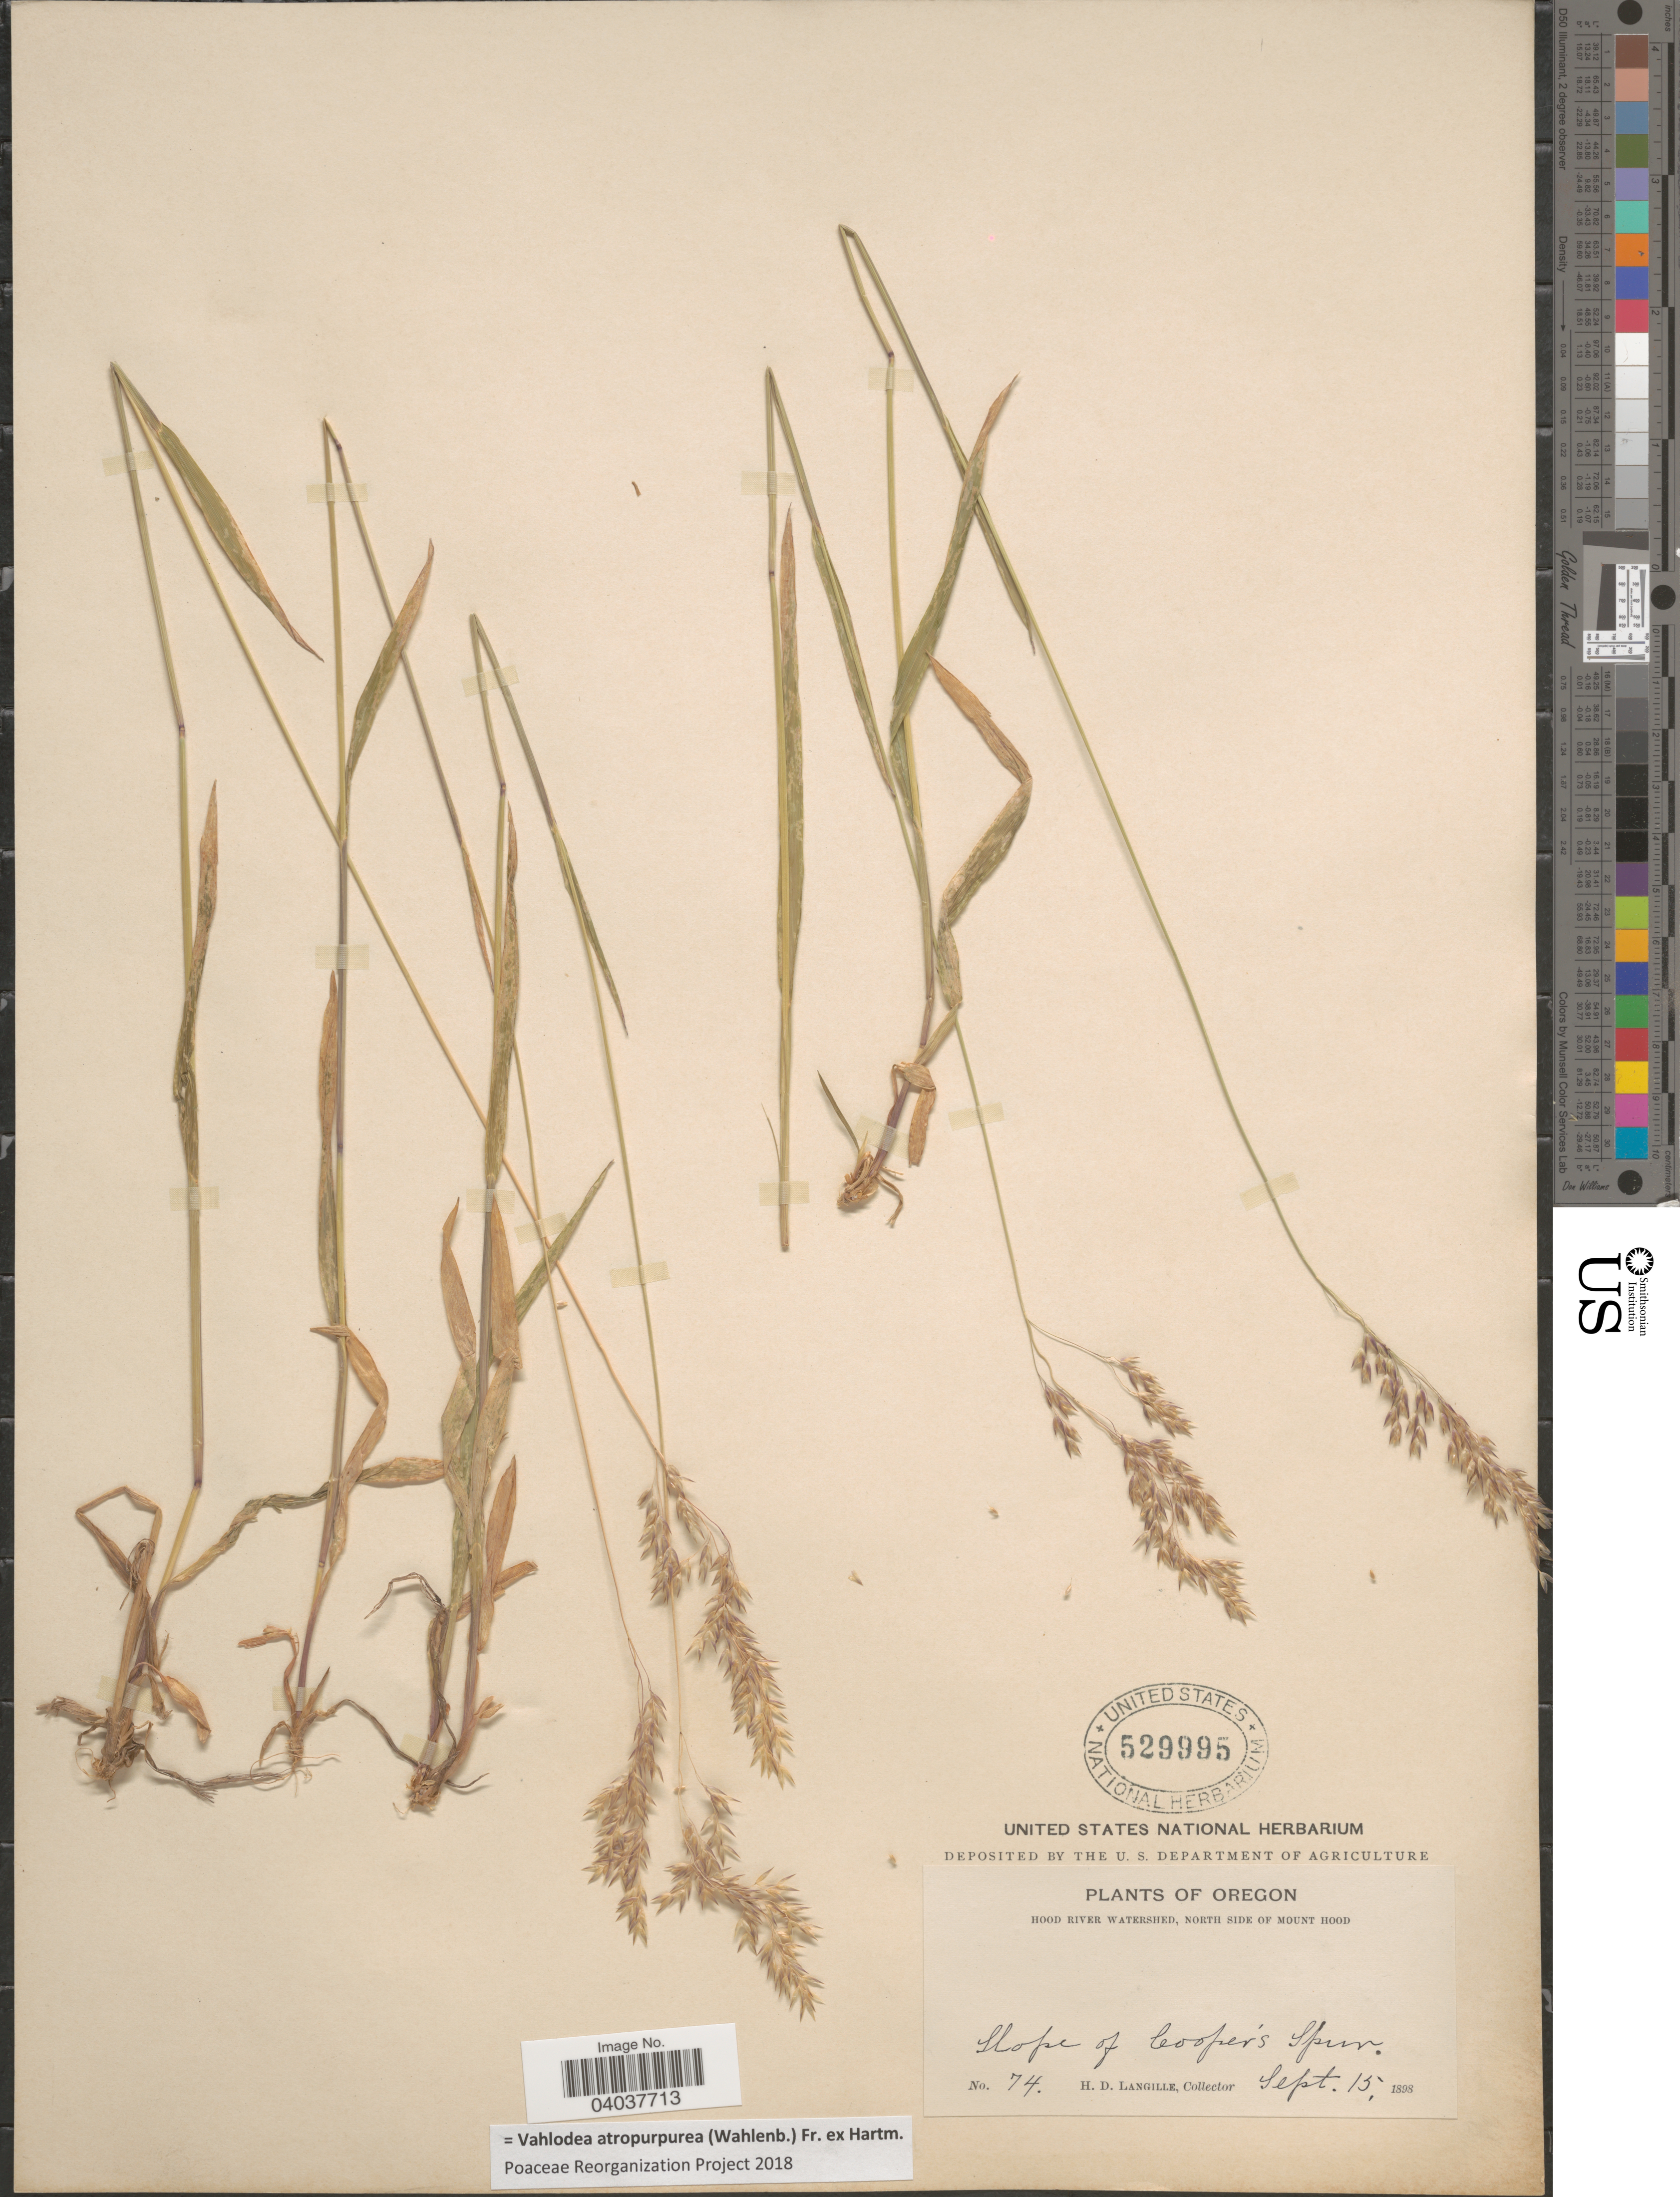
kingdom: Plantae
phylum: Tracheophyta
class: Liliopsida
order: Poales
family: Poaceae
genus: Vahlodea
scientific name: Vahlodea atropurpurea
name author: (Wahlenb.) Fr. ex Hartm.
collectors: H. Langille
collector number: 74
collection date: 1898-09-15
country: United States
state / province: Oregon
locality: Hood River Watershed, North Side of Mount Hood. Slope of Cooper's Spur.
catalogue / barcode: US 529995